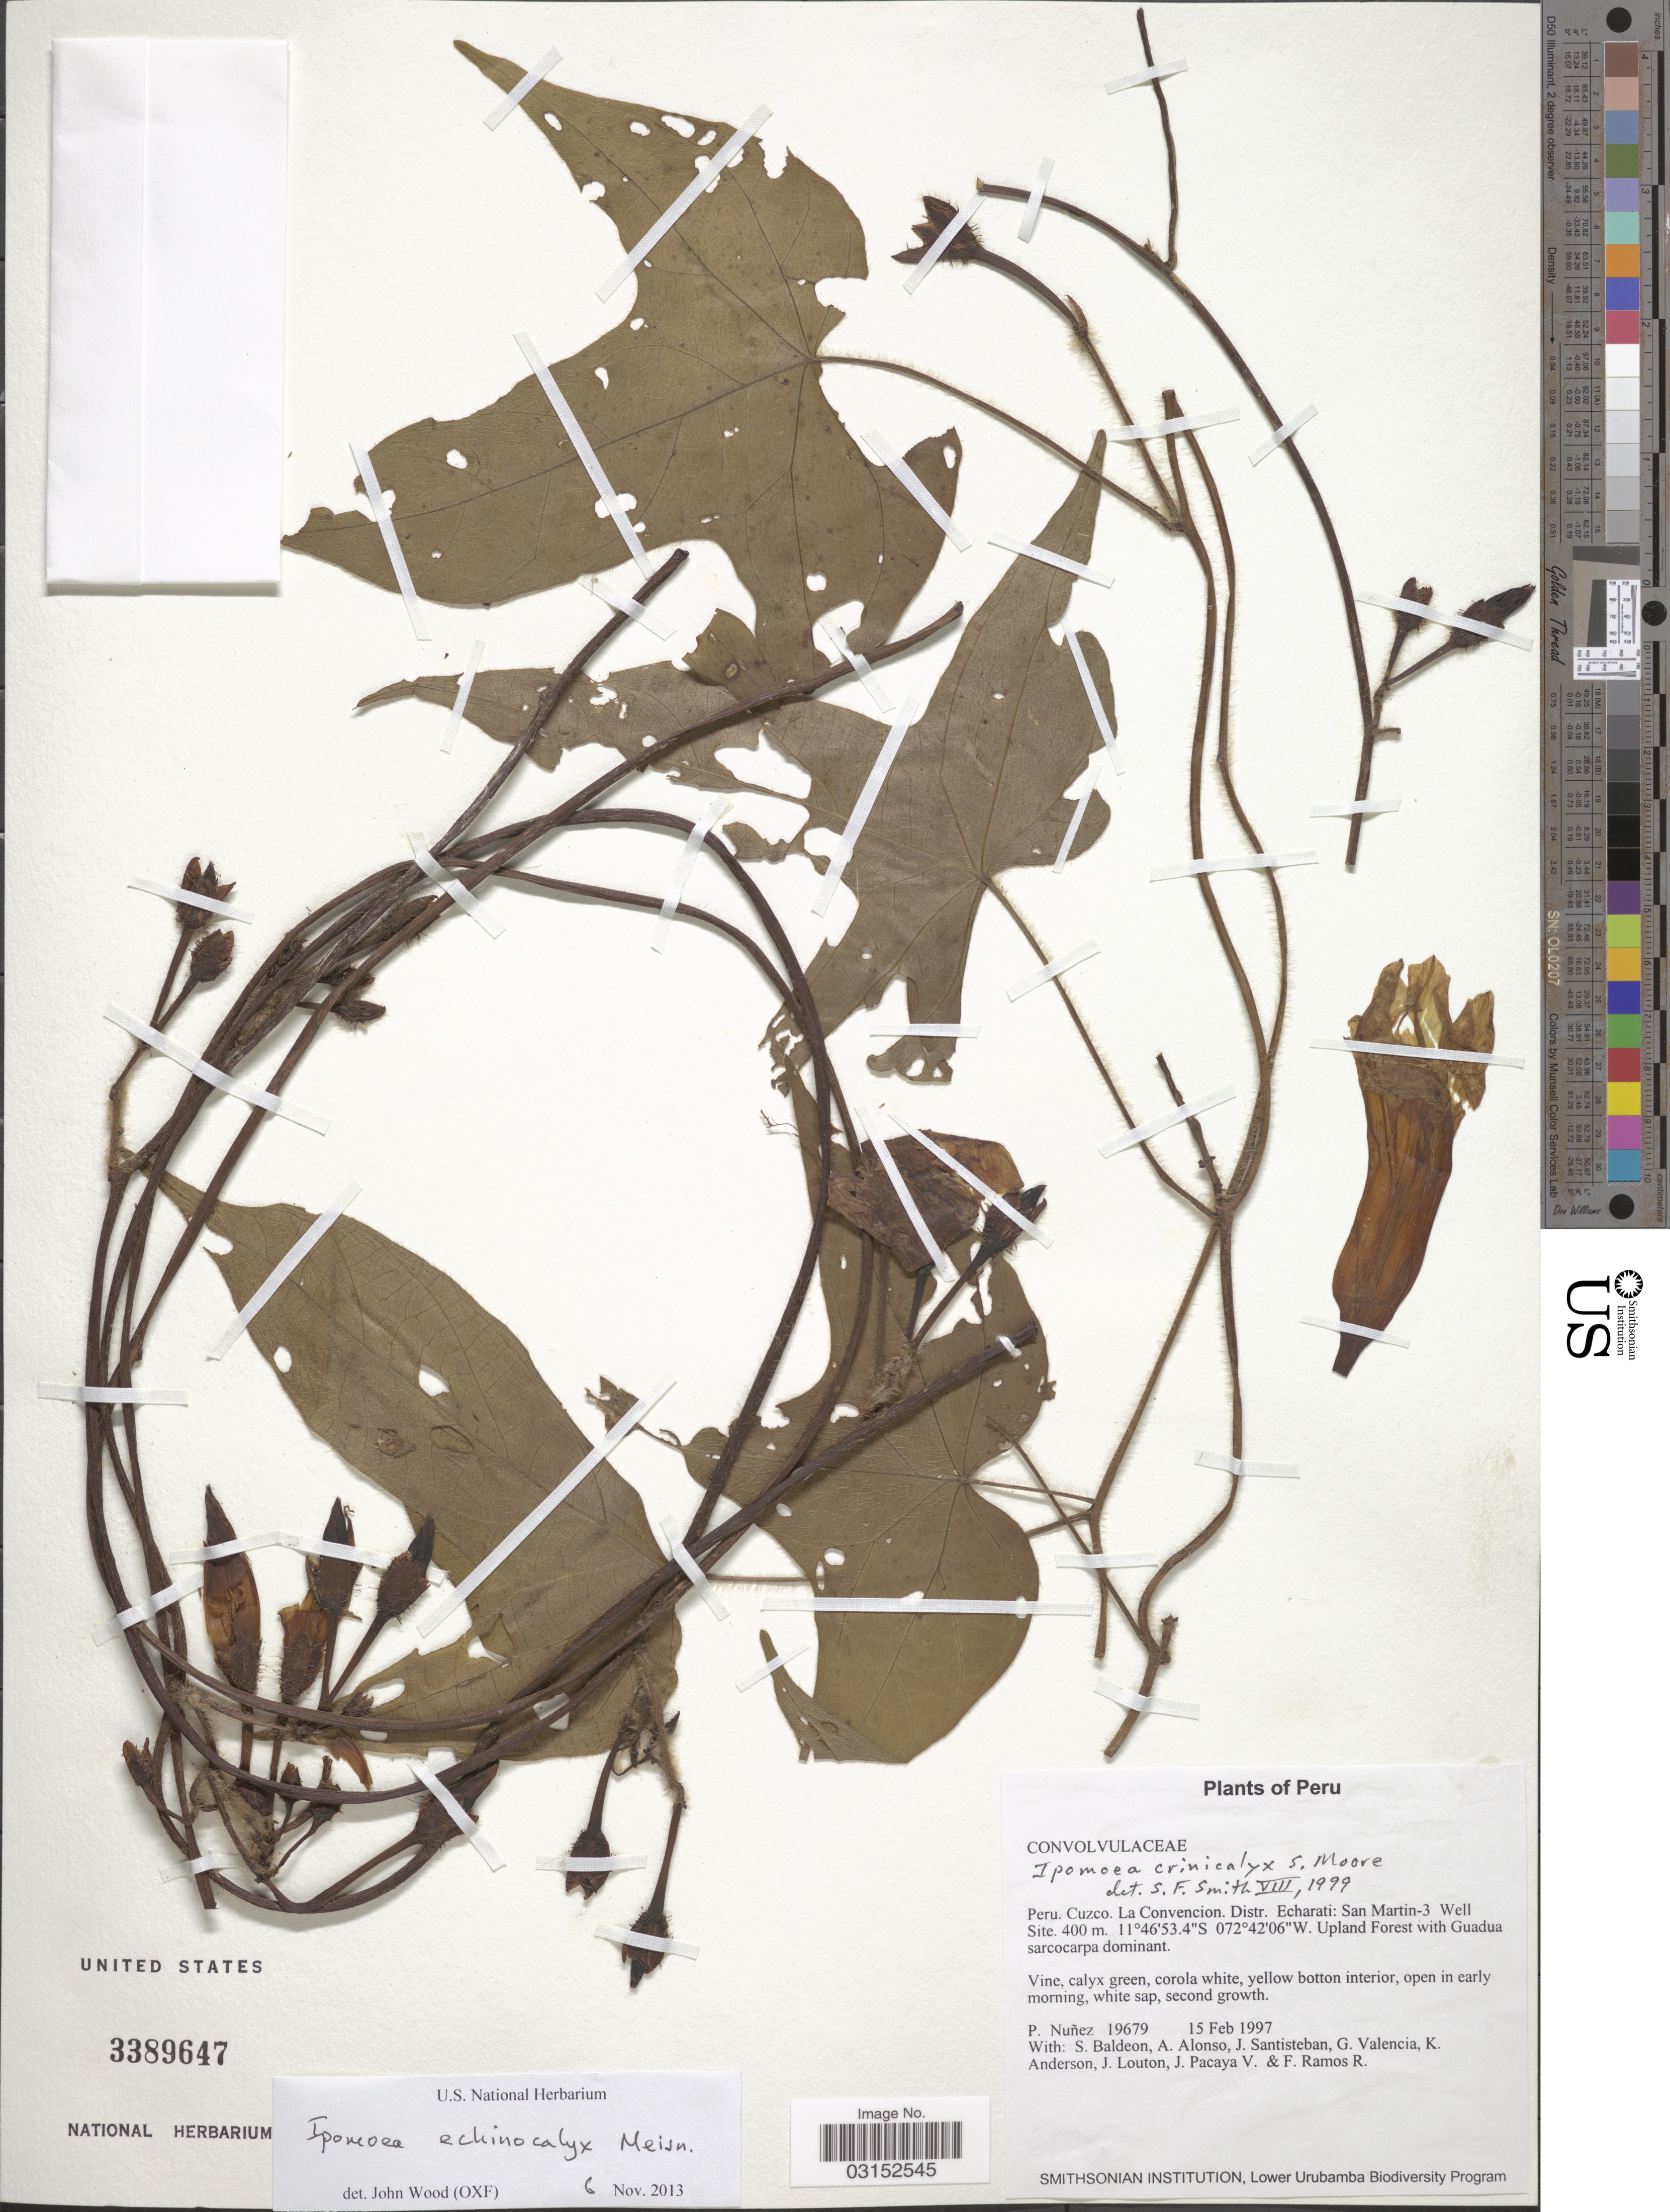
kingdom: Plantae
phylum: Tracheophyta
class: Magnoliopsida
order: Solanales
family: Convolvulaceae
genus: Ipomoea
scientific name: Ipomoea echinocalyx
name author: Meisn.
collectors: P. Nuñez V., S. Baldeon, A. Alonso, J. Santisteban & et al.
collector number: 19679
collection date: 1997-02-15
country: Peru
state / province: Cusco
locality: Cuzco. La Convencion. Distr. Echarati: San Martin-3 Well Site.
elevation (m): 400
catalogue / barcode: US 3389647